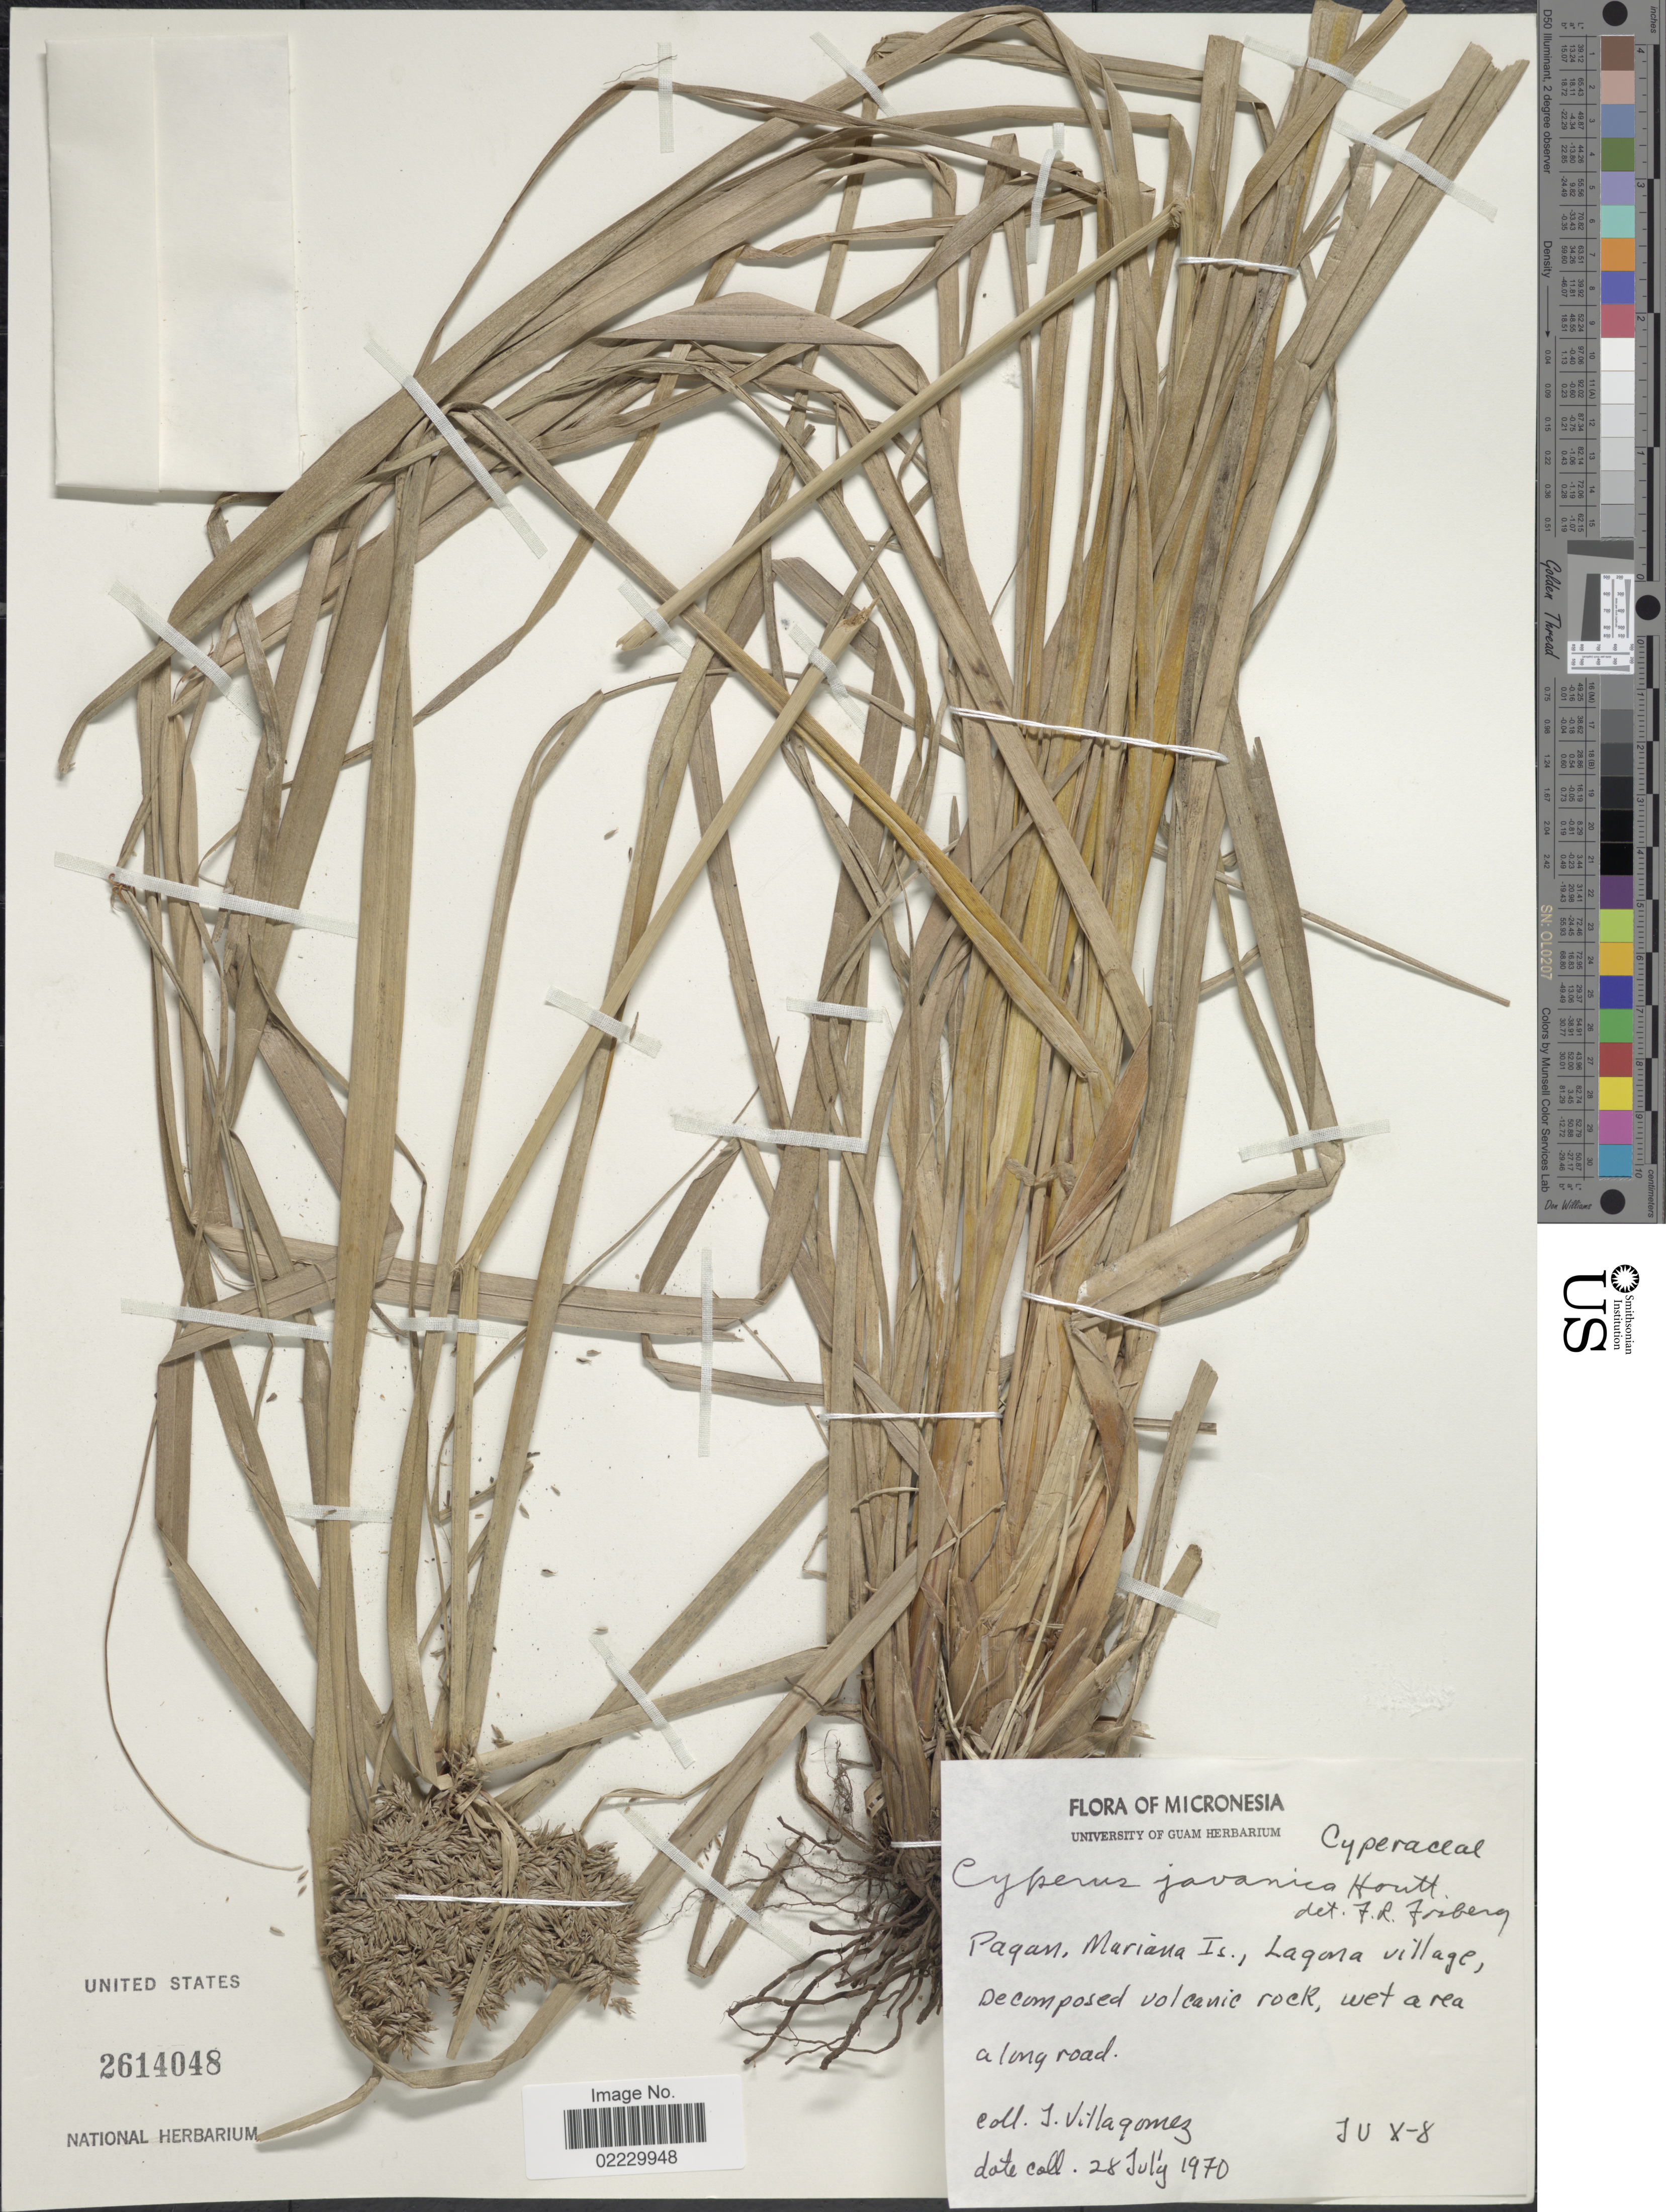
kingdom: Plantae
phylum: Tracheophyta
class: Liliopsida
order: Poales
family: Cyperaceae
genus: Cyperus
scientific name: Cyperus javanicus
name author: Houtt.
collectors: J. Villagomez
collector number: JV X-8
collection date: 1970-07-28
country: Northern Mariana Islands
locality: Pagan, Mariana Is., Lagona village. Micronesia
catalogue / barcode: US 2614048